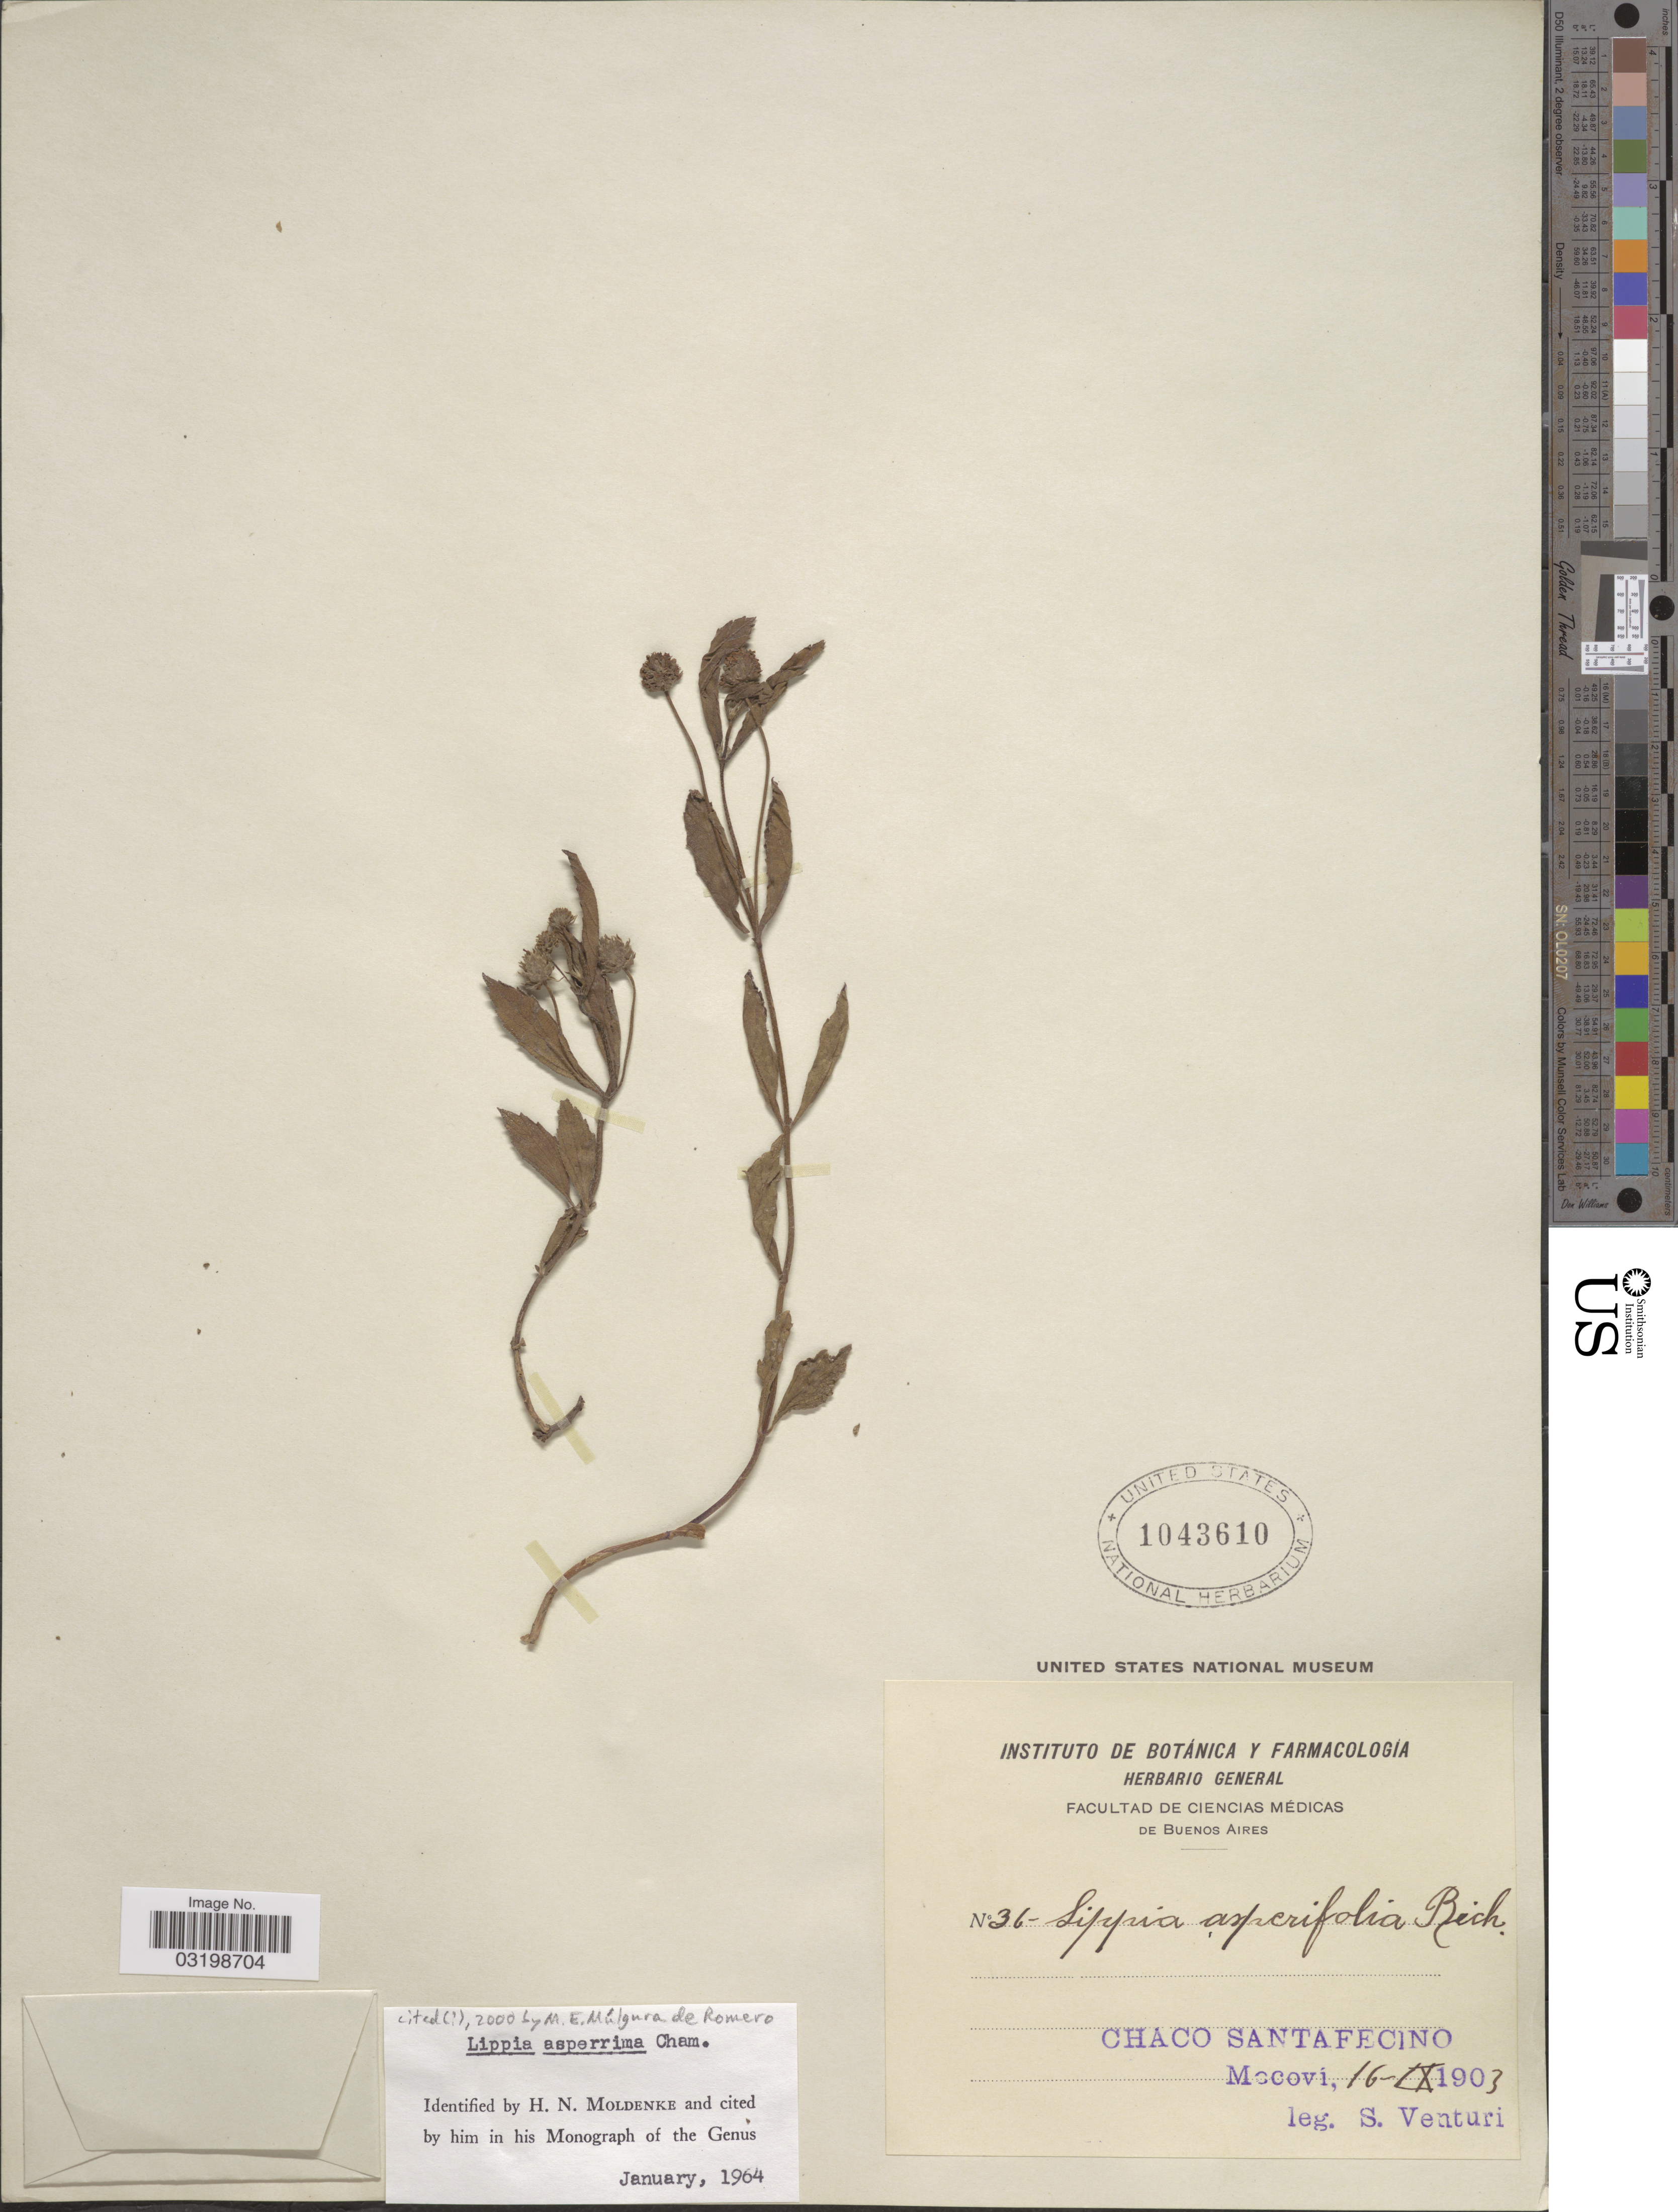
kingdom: Plantae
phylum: Tracheophyta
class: Magnoliopsida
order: Lamiales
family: Verbenaceae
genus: Lippia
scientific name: Lippia morongii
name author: Kuntze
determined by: Mirra, Fabiana, (SI), Instituto de Botanica Darwinion (ARGENTINA)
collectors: S. Venturi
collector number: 36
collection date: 1903-09-16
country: Argentina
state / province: Chaco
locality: Santa Fecino. Macovi.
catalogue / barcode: US 1043610